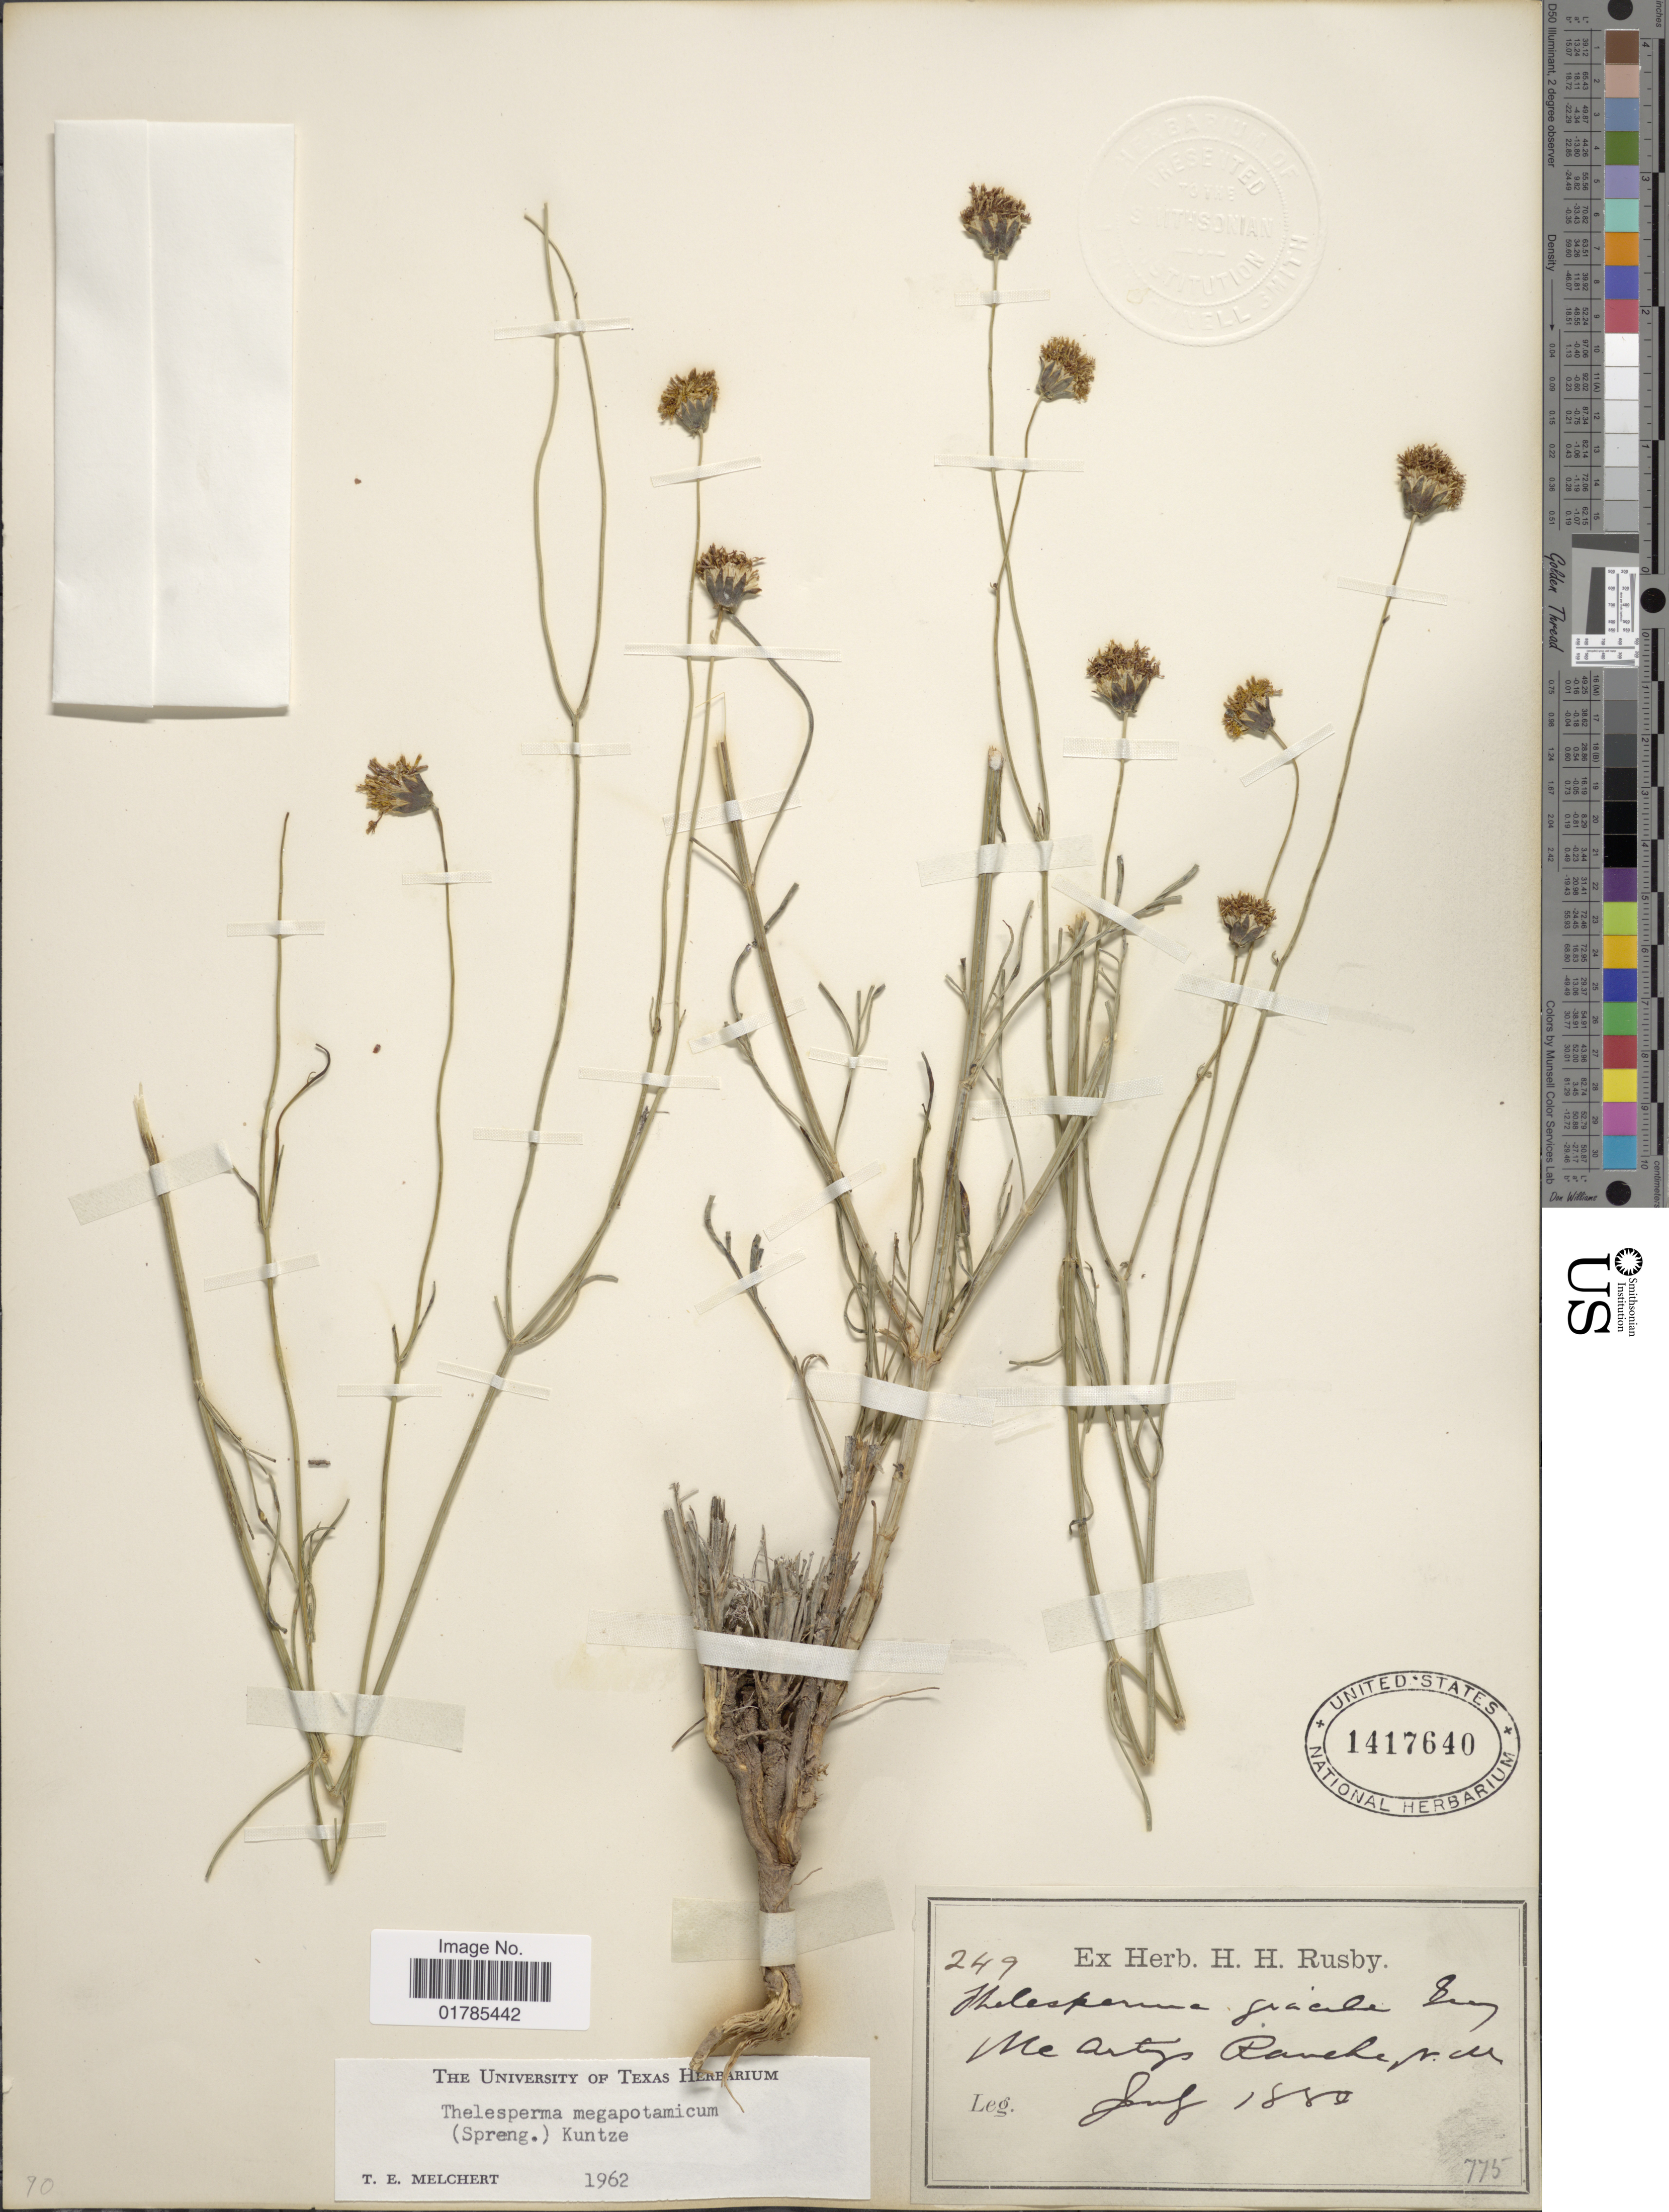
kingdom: Plantae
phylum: Tracheophyta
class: Magnoliopsida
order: Asterales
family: Asteraceae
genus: Thelesperma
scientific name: Thelesperma megapotamicum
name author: (Spreng.) Herter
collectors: ex herb. H. H. Rusby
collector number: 249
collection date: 1880-07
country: United States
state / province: New Mexico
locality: McArty's Ranche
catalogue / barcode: US 1417640